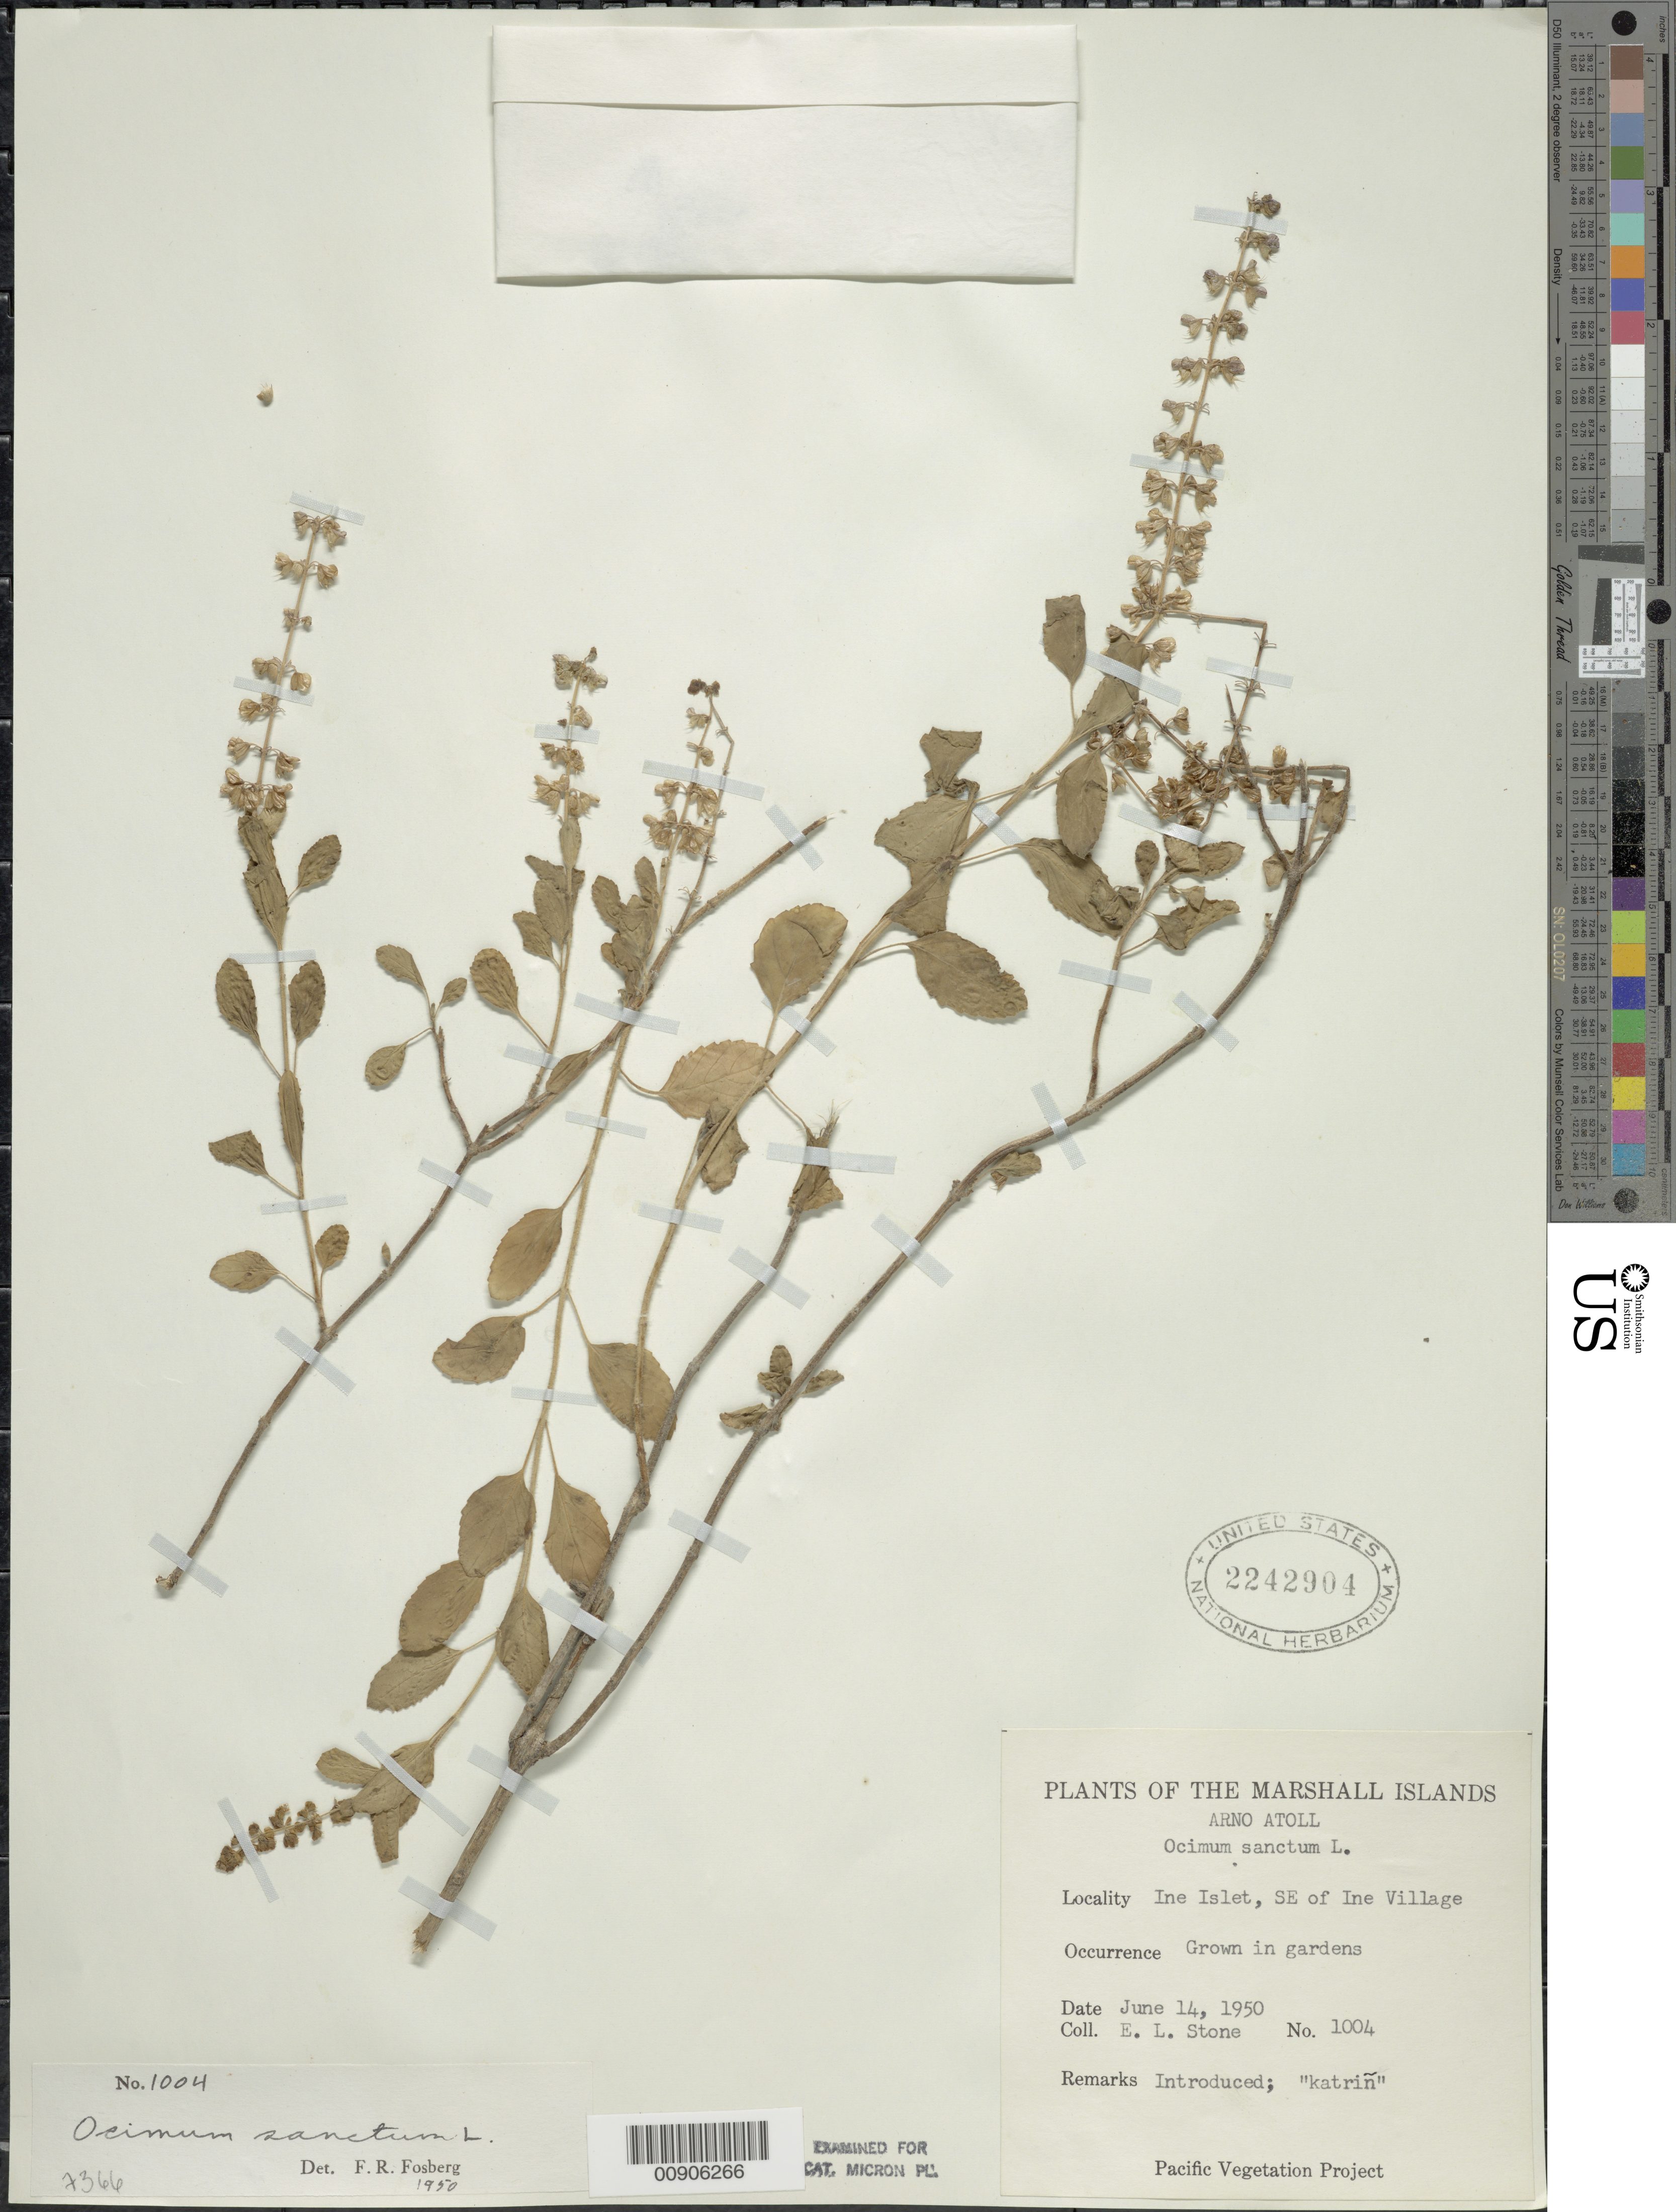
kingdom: Plantae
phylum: Tracheophyta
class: Magnoliopsida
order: Lamiales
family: Lamiaceae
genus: Ocimum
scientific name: Ocimum tenuiflorum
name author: L.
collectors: E. L. Stone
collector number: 1004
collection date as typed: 14 Jun 1950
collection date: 1950-06-14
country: Marshall Islands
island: Arno Atoll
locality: SE of Ine Village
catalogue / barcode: US 2242904